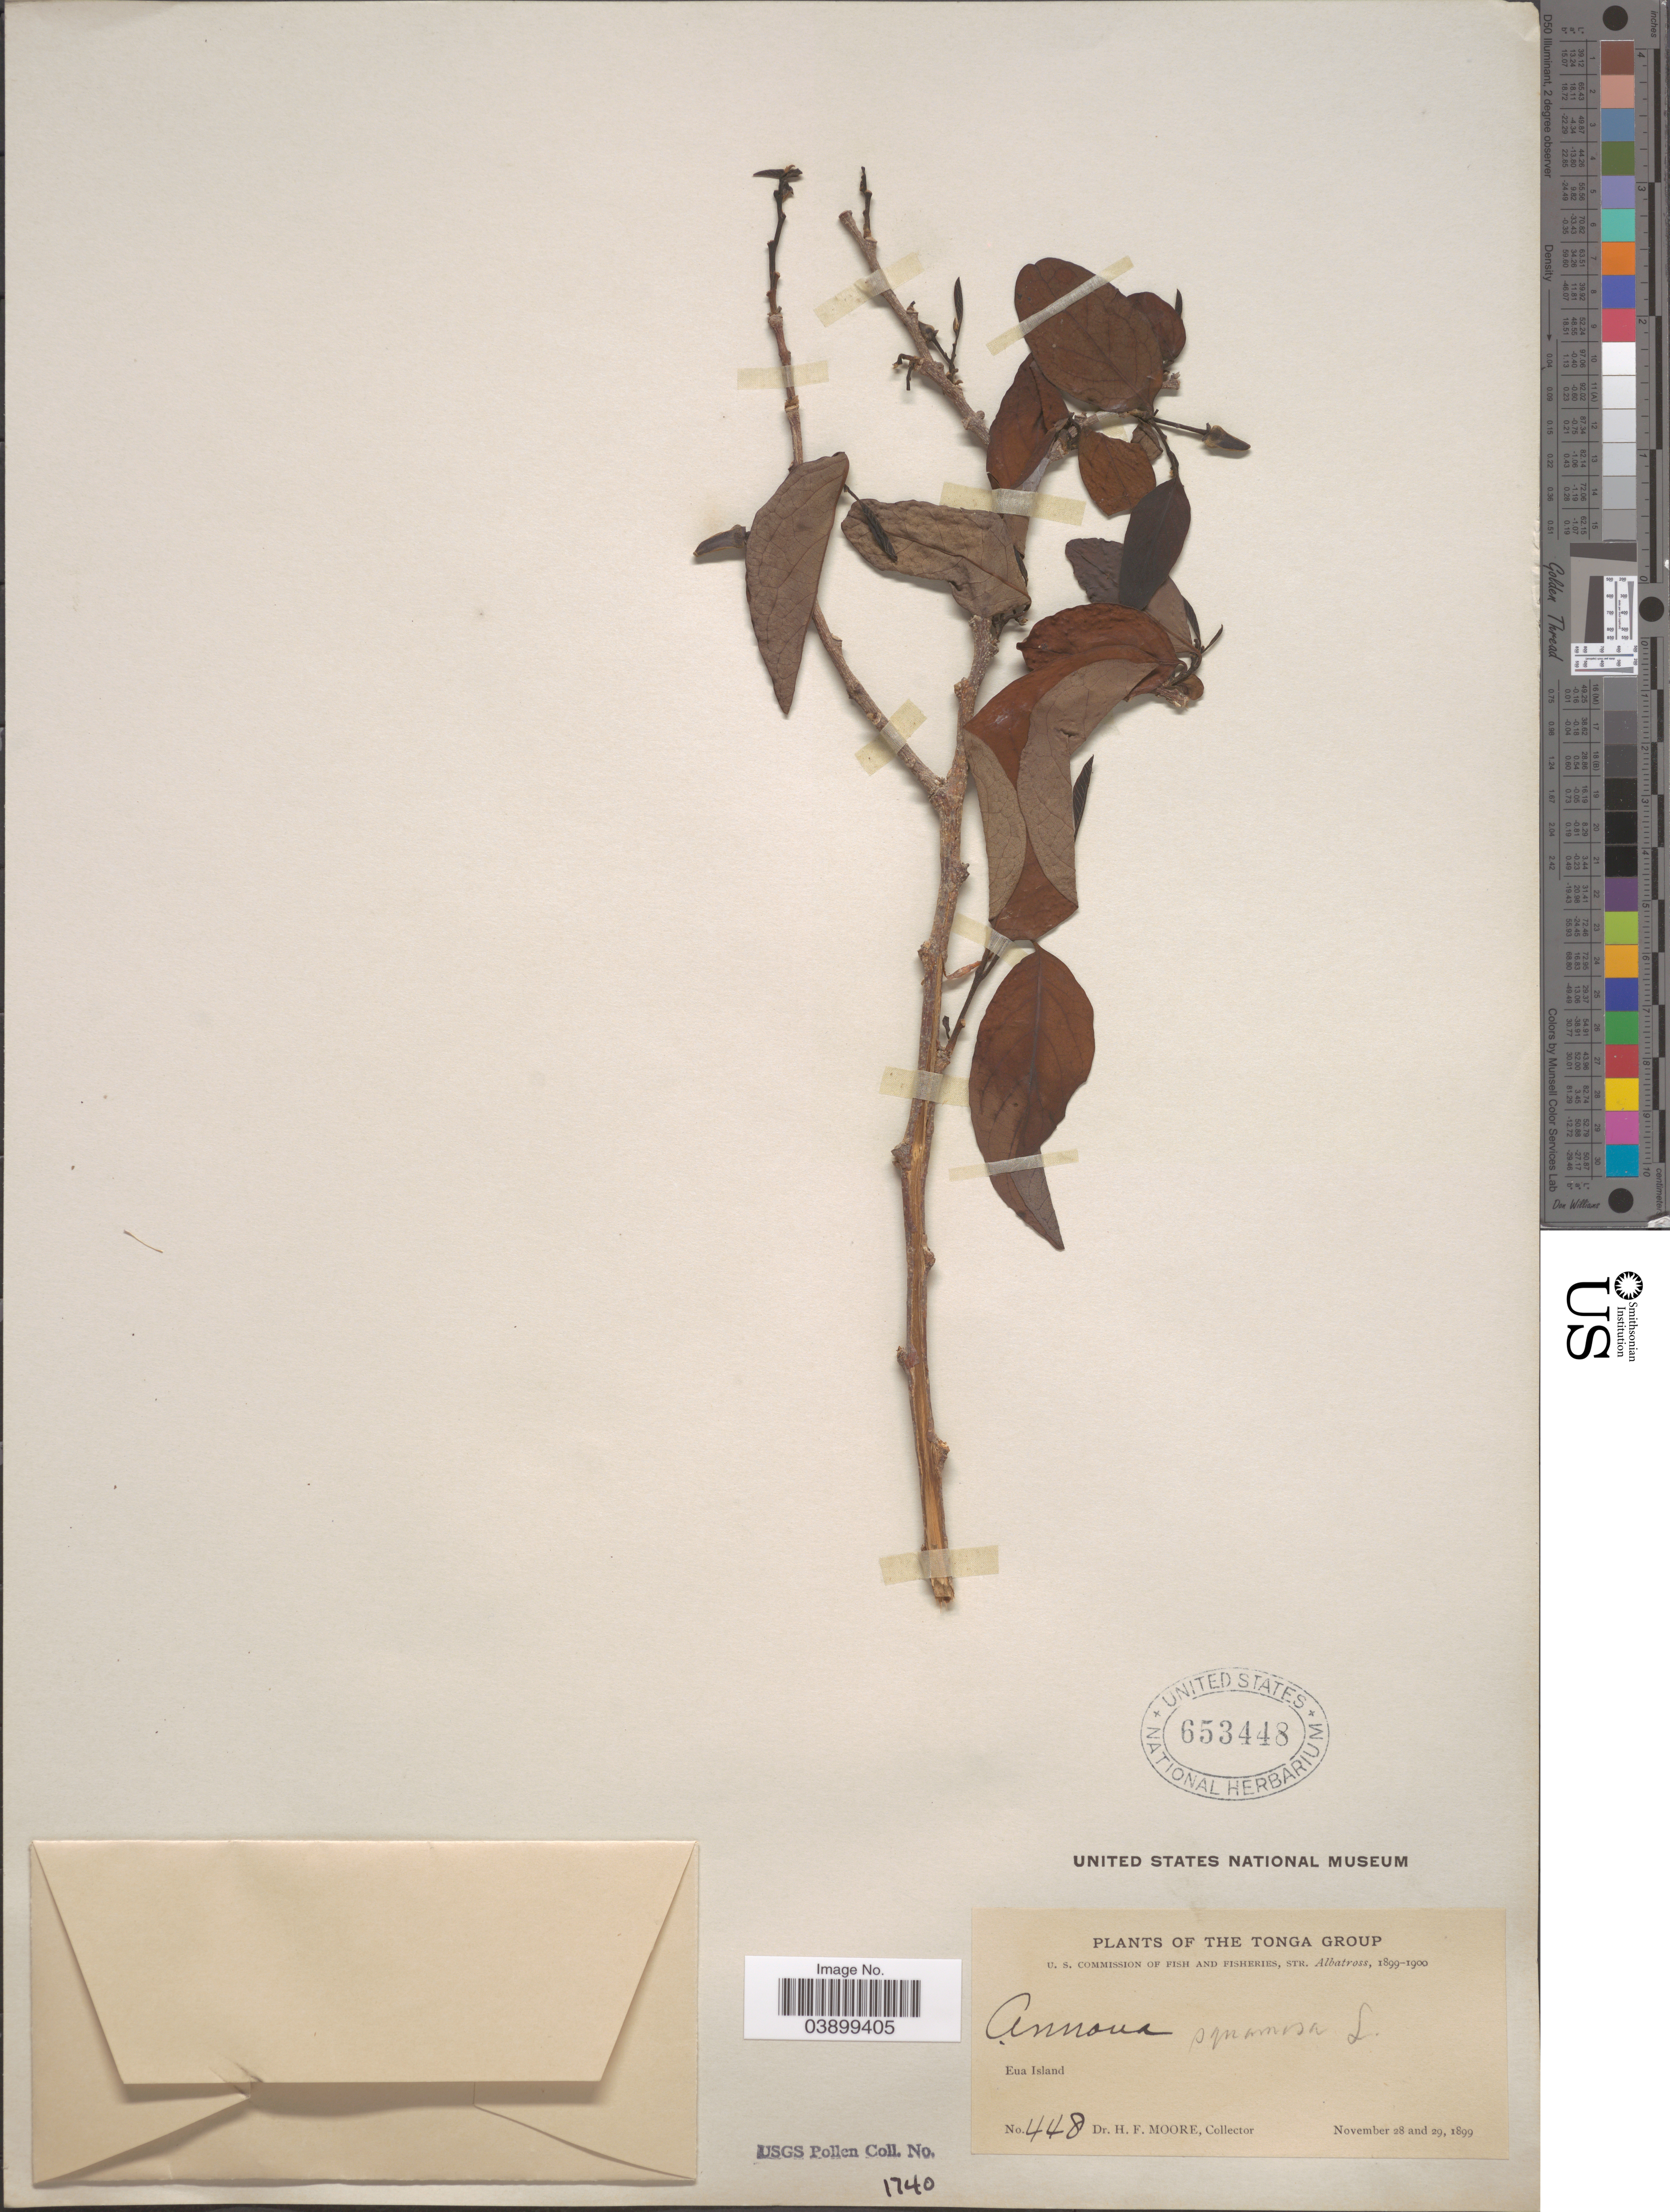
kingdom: Plantae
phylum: Tracheophyta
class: Magnoliopsida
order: Magnoliales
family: Annonaceae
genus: Annona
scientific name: Annona squamosa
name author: L.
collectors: H. F. Moore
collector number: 448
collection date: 1899-11-28/1899-11-29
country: Tonga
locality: Tonga Group. Eua Island.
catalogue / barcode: US 653448